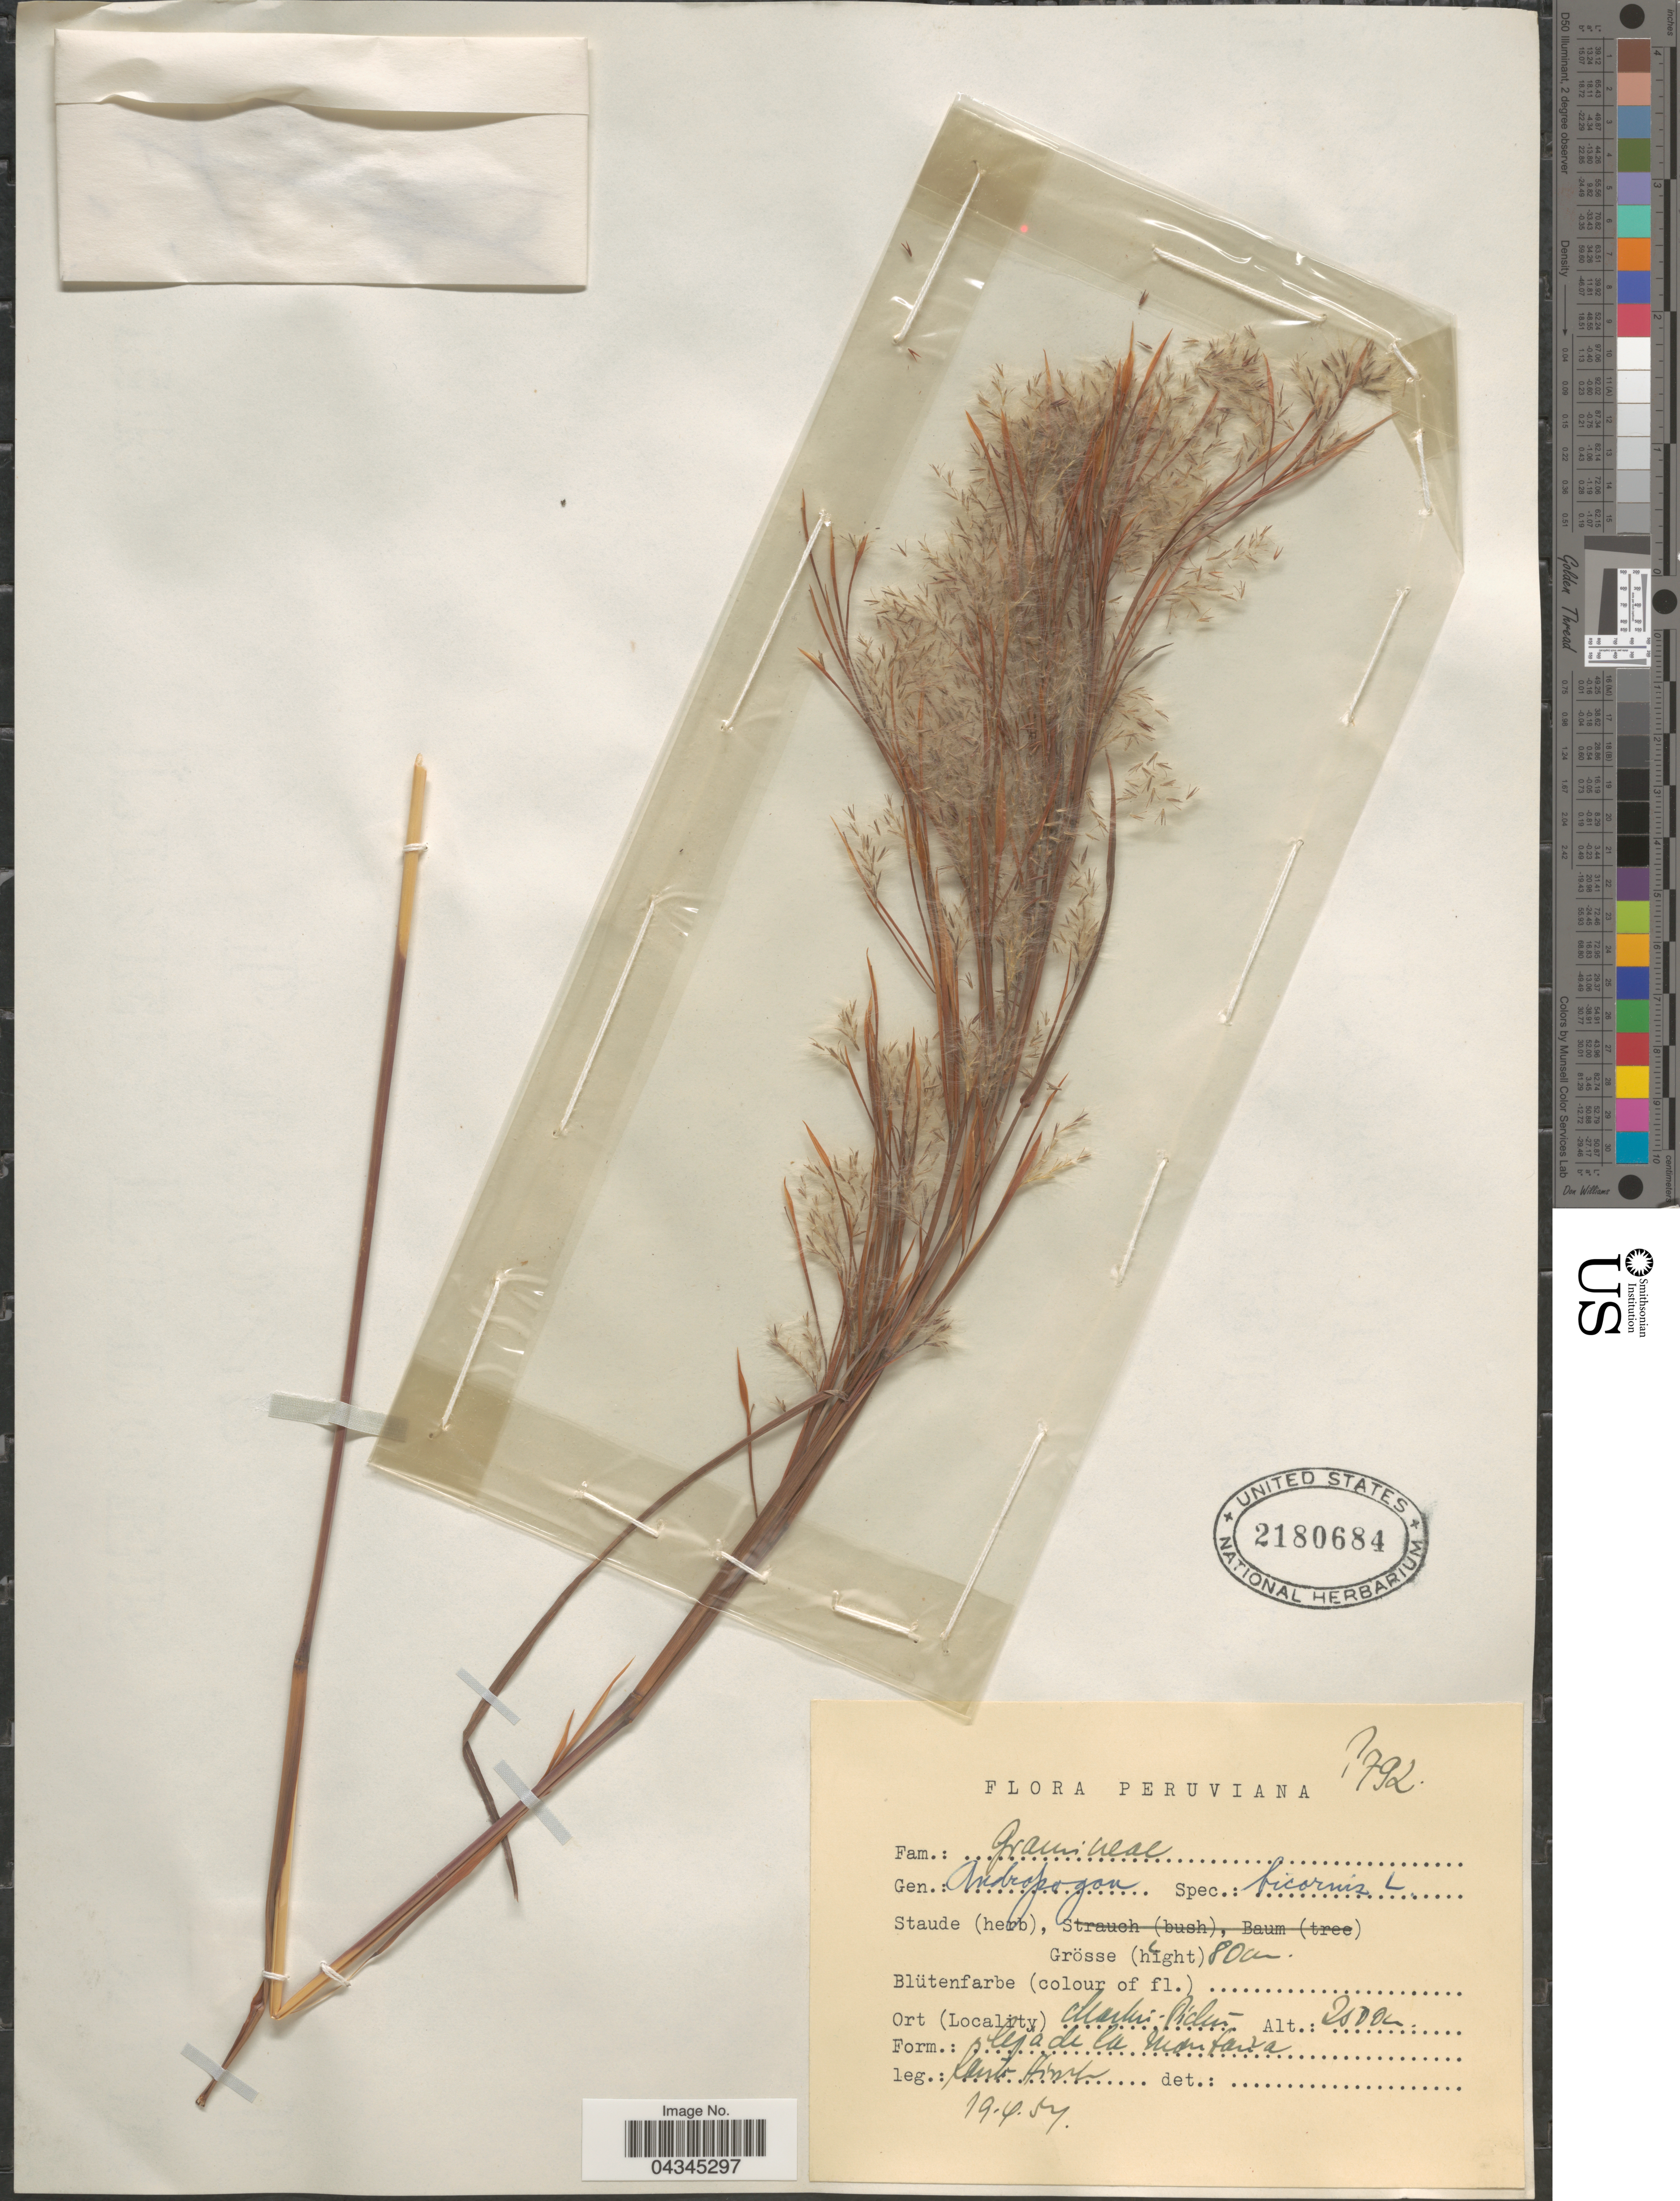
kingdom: Plantae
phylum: Tracheophyta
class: Liliopsida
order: Poales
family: Poaceae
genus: Andropogon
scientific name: Andropogon bicornis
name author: L.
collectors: -. Rauh & Hirsch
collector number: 7792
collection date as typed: Transcribed d/m/y: 19/4/57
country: Peru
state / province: Cusco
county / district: Urubamba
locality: Machu Picchu.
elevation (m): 2000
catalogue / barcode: US 2180684